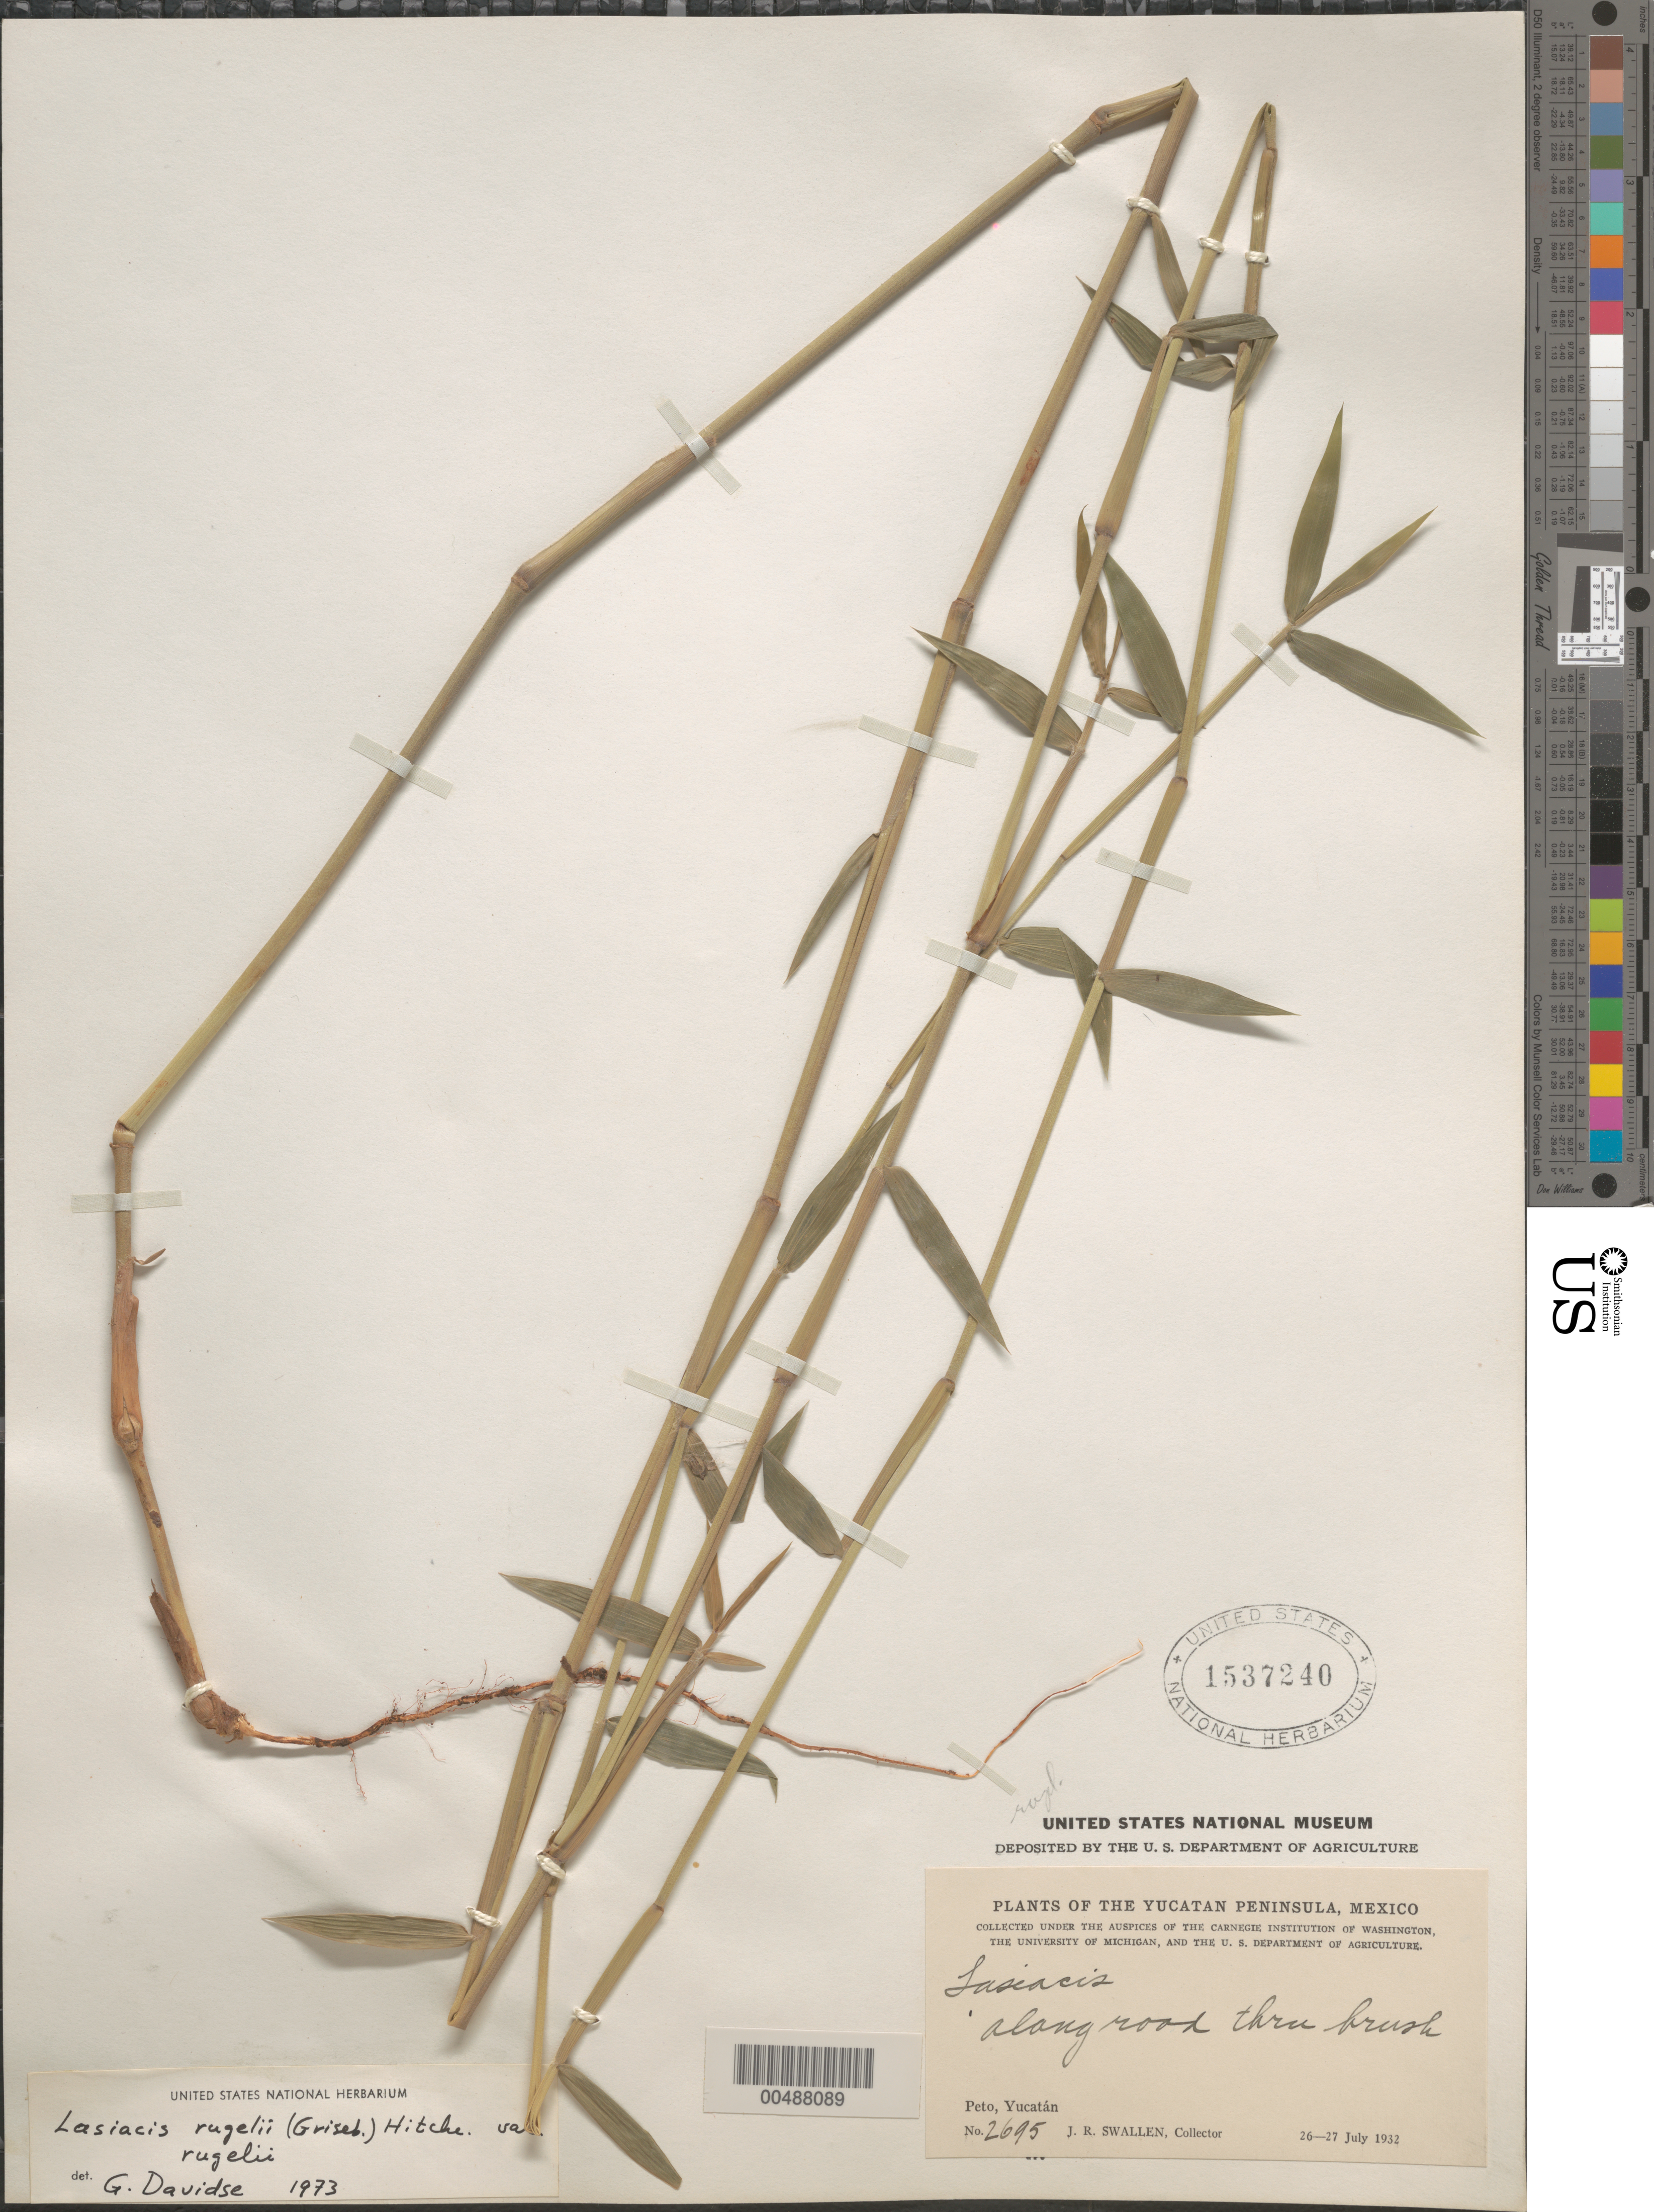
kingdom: Plantae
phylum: Tracheophyta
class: Liliopsida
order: Poales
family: Poaceae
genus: Lasiacis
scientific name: Lasiacis rugelii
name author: (Griseb.) Hitchc.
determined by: Davidse, Gerrit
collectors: J. R. Swallen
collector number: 2695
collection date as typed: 26 Jul 1932 to 27 Jul 1932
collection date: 1932-07-26/1932-07-27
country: Mexico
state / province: Yucatan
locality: Yucatan Peninsula, Peto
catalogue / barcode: US 1537240